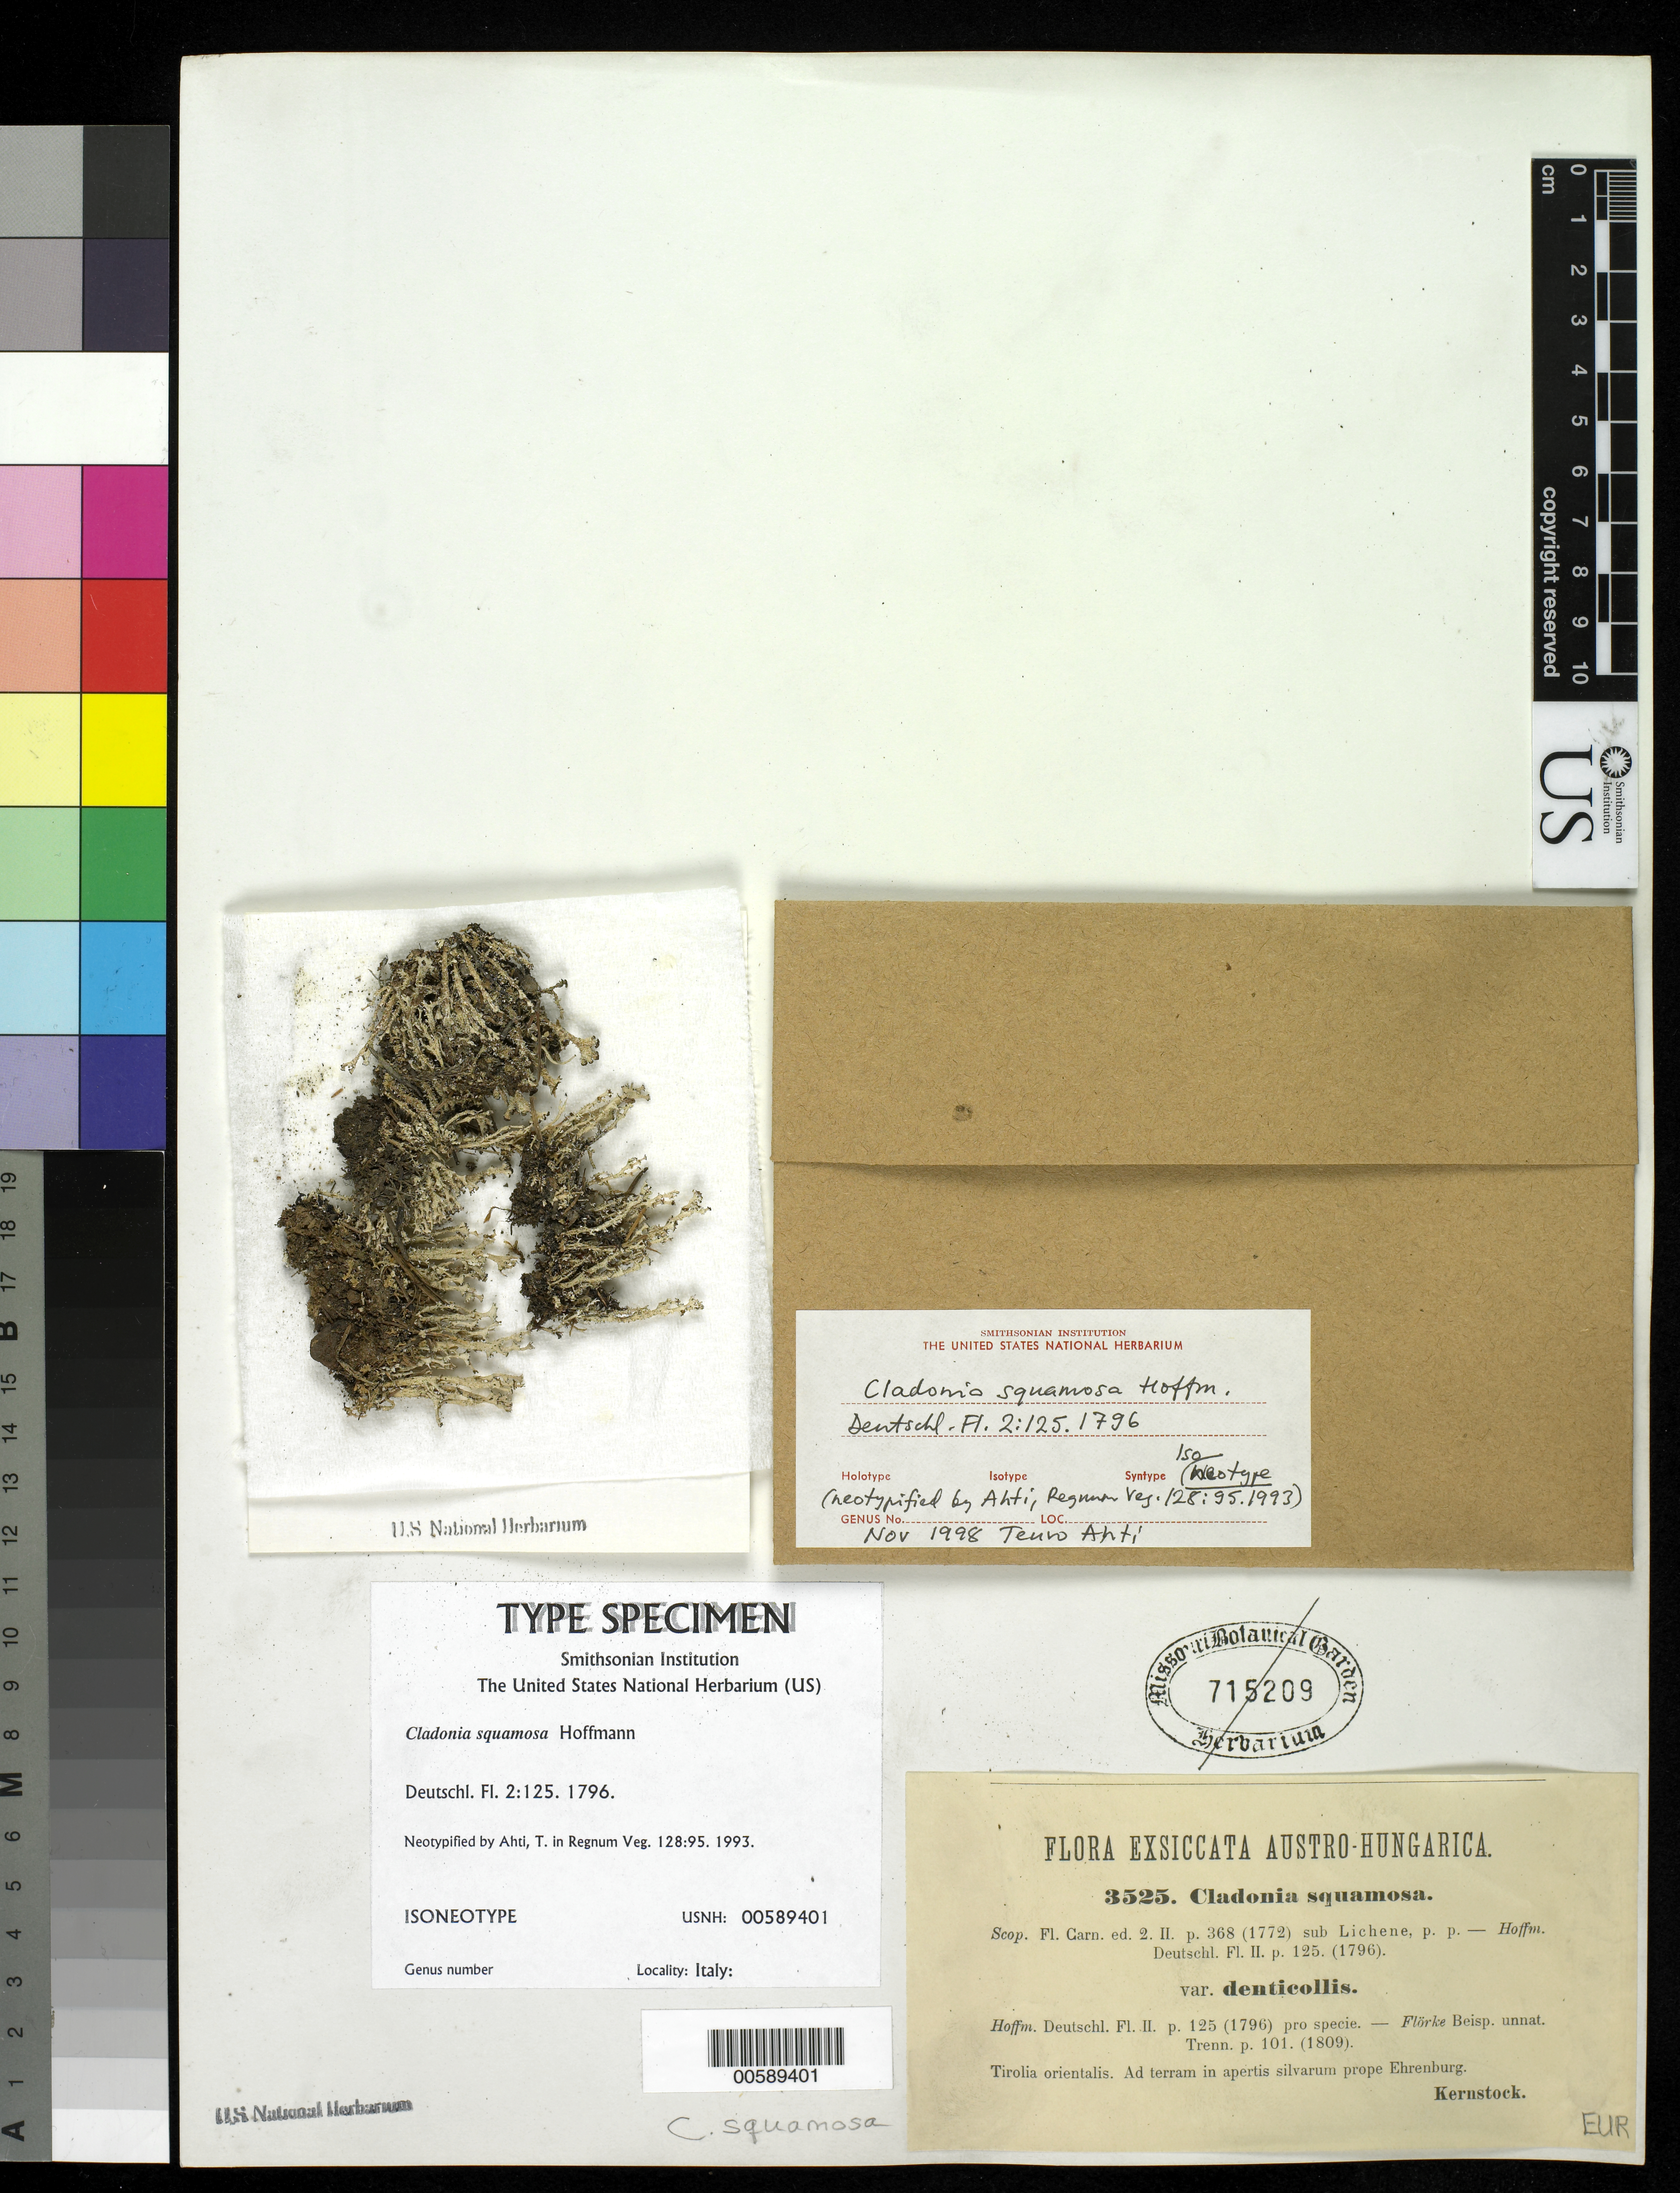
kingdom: Fungi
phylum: Ascomycota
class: Lecanoromycetes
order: Lecanorales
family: Cladoniaceae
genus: Cladonia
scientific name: Cladonia squamosa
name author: (Scop.) Hoffm.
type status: Isoneotype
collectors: E. Kernstock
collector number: Fl. Exsicc. Austro-Hung. 3525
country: Italy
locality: Tirolia orientalis, prope Ehrenburg. [Eastern Tyrol, near Ehrenburg.]